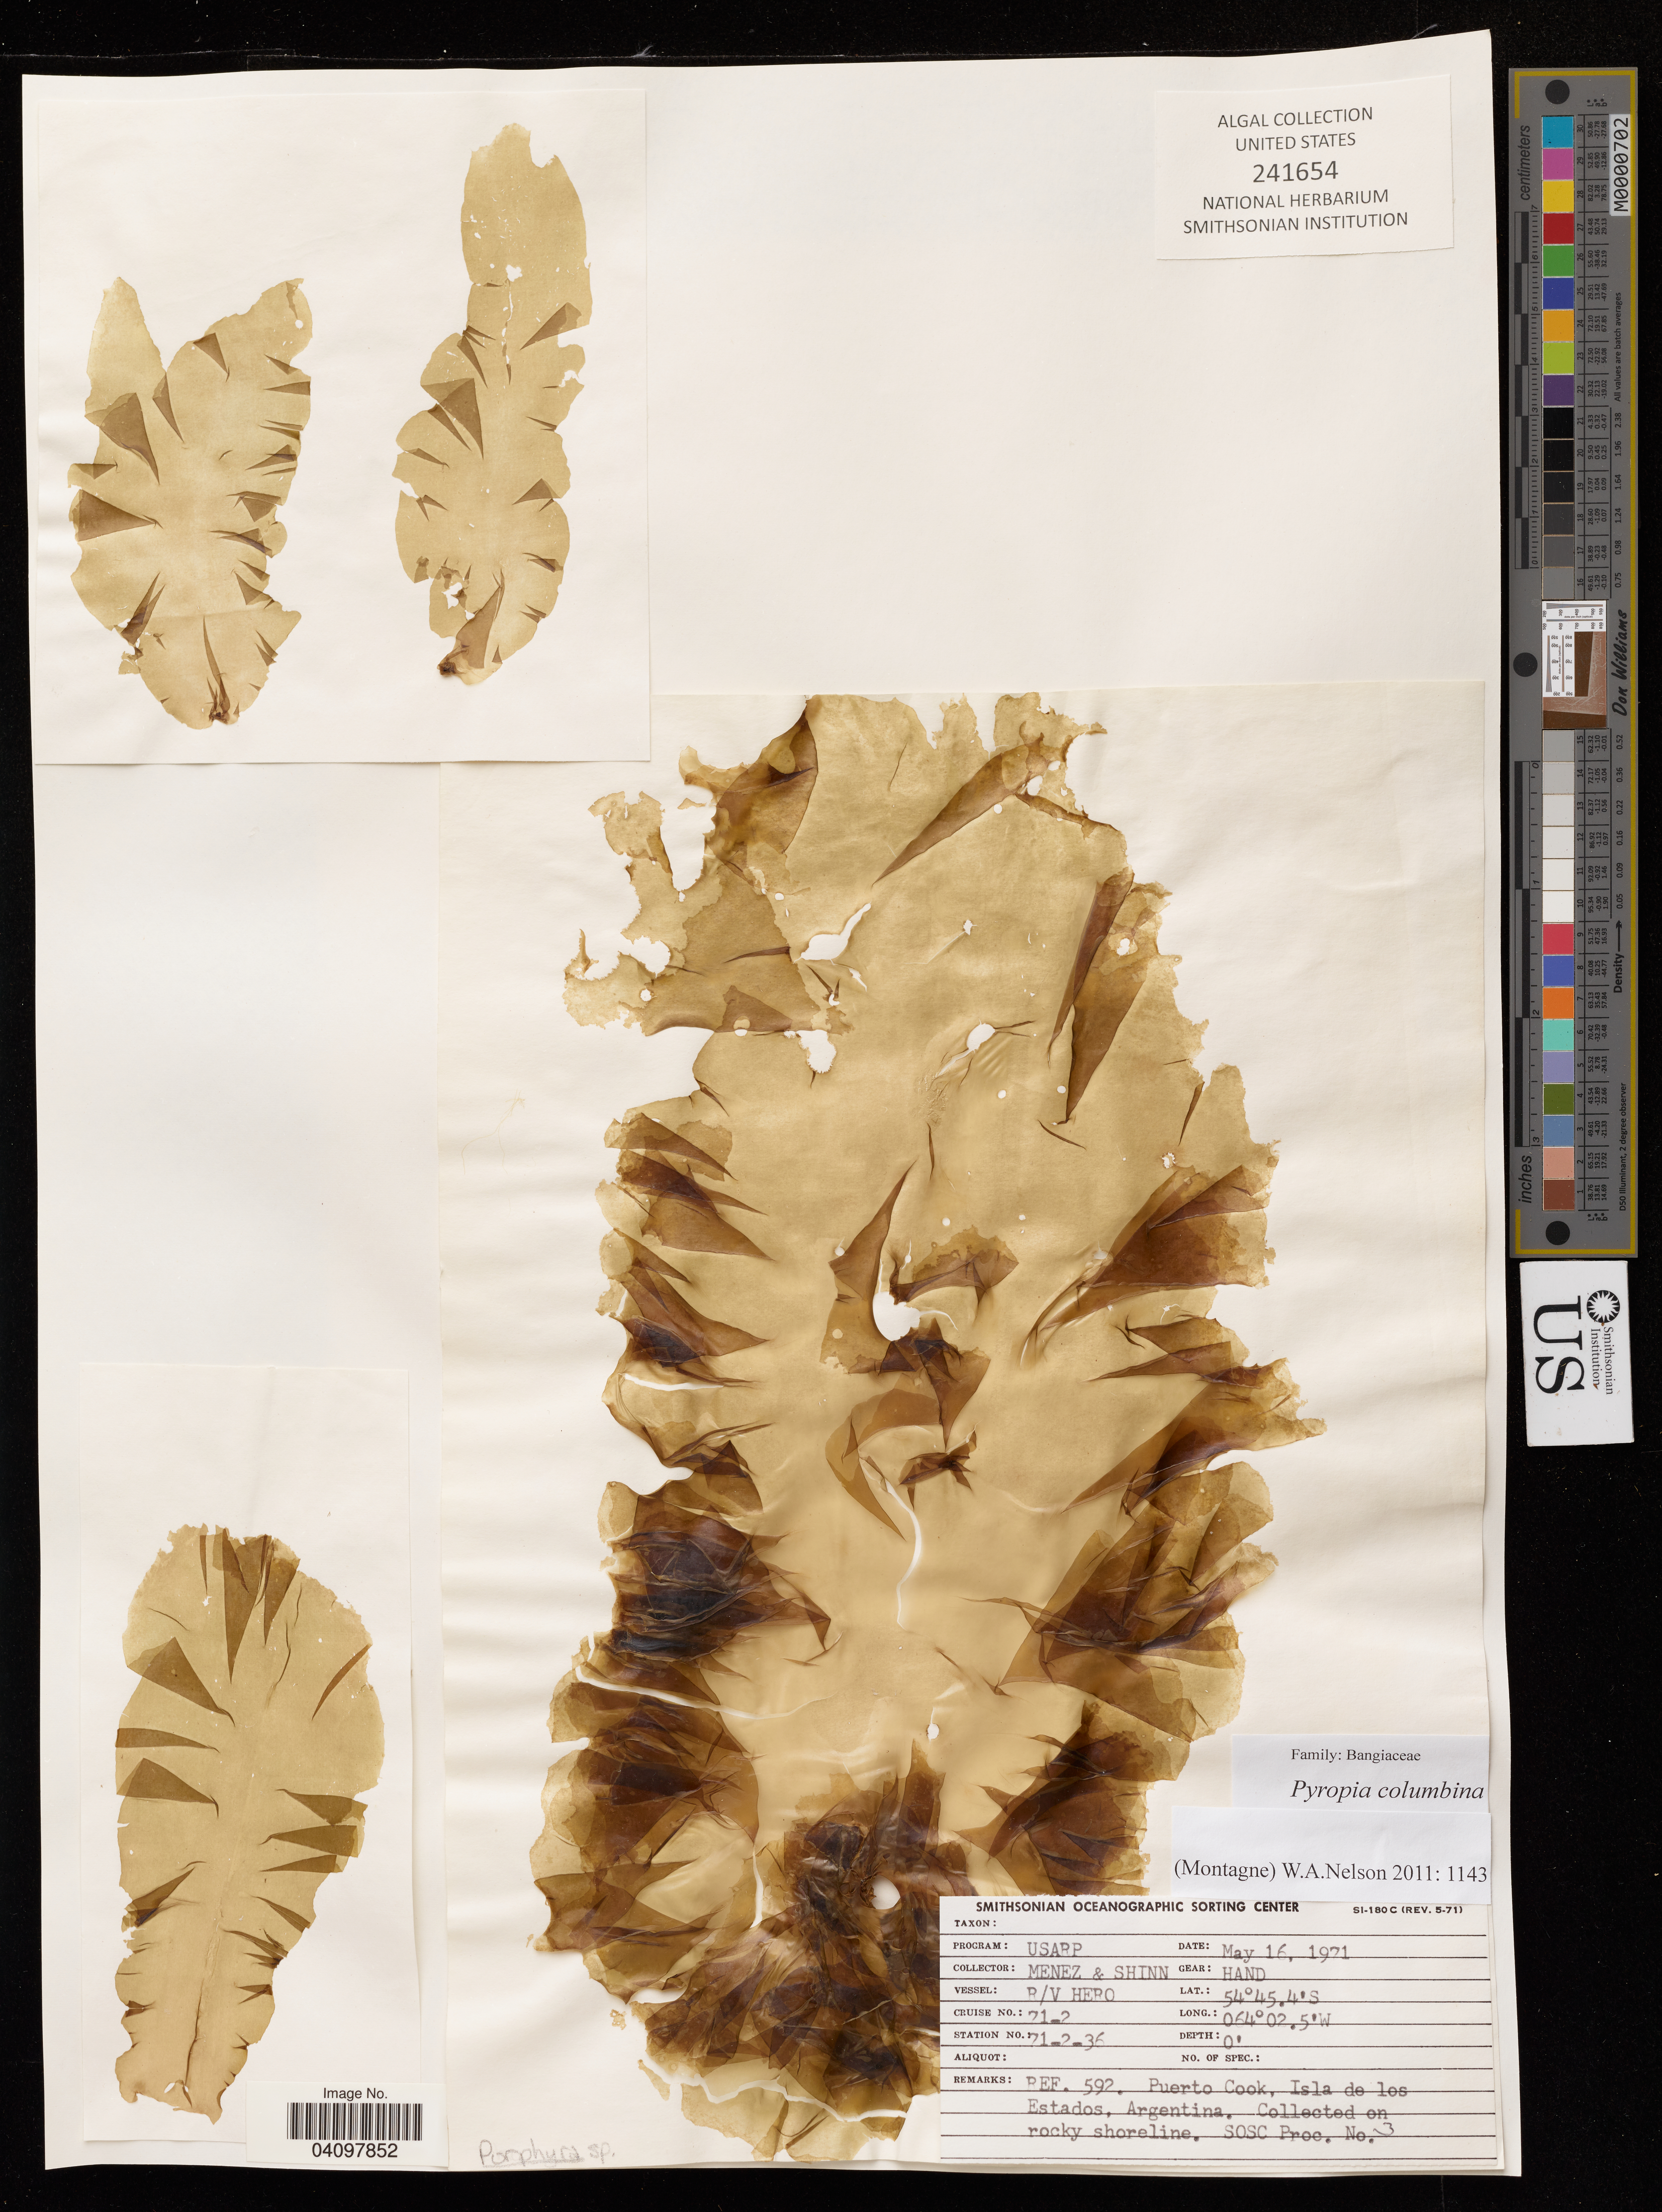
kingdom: Plantae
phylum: Rhodophyta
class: Bangiophyceae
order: Bangiales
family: Bangiaceae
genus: Pyropia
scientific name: Pyropia columbina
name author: (Mont.) W.A. Nelson in J.E. Sutherl. et al.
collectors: Menez & -. Shinn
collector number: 71-2-36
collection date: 1971-05-16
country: Argentina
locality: Puerto Cook, Isla de Los Estados.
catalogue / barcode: US 241654